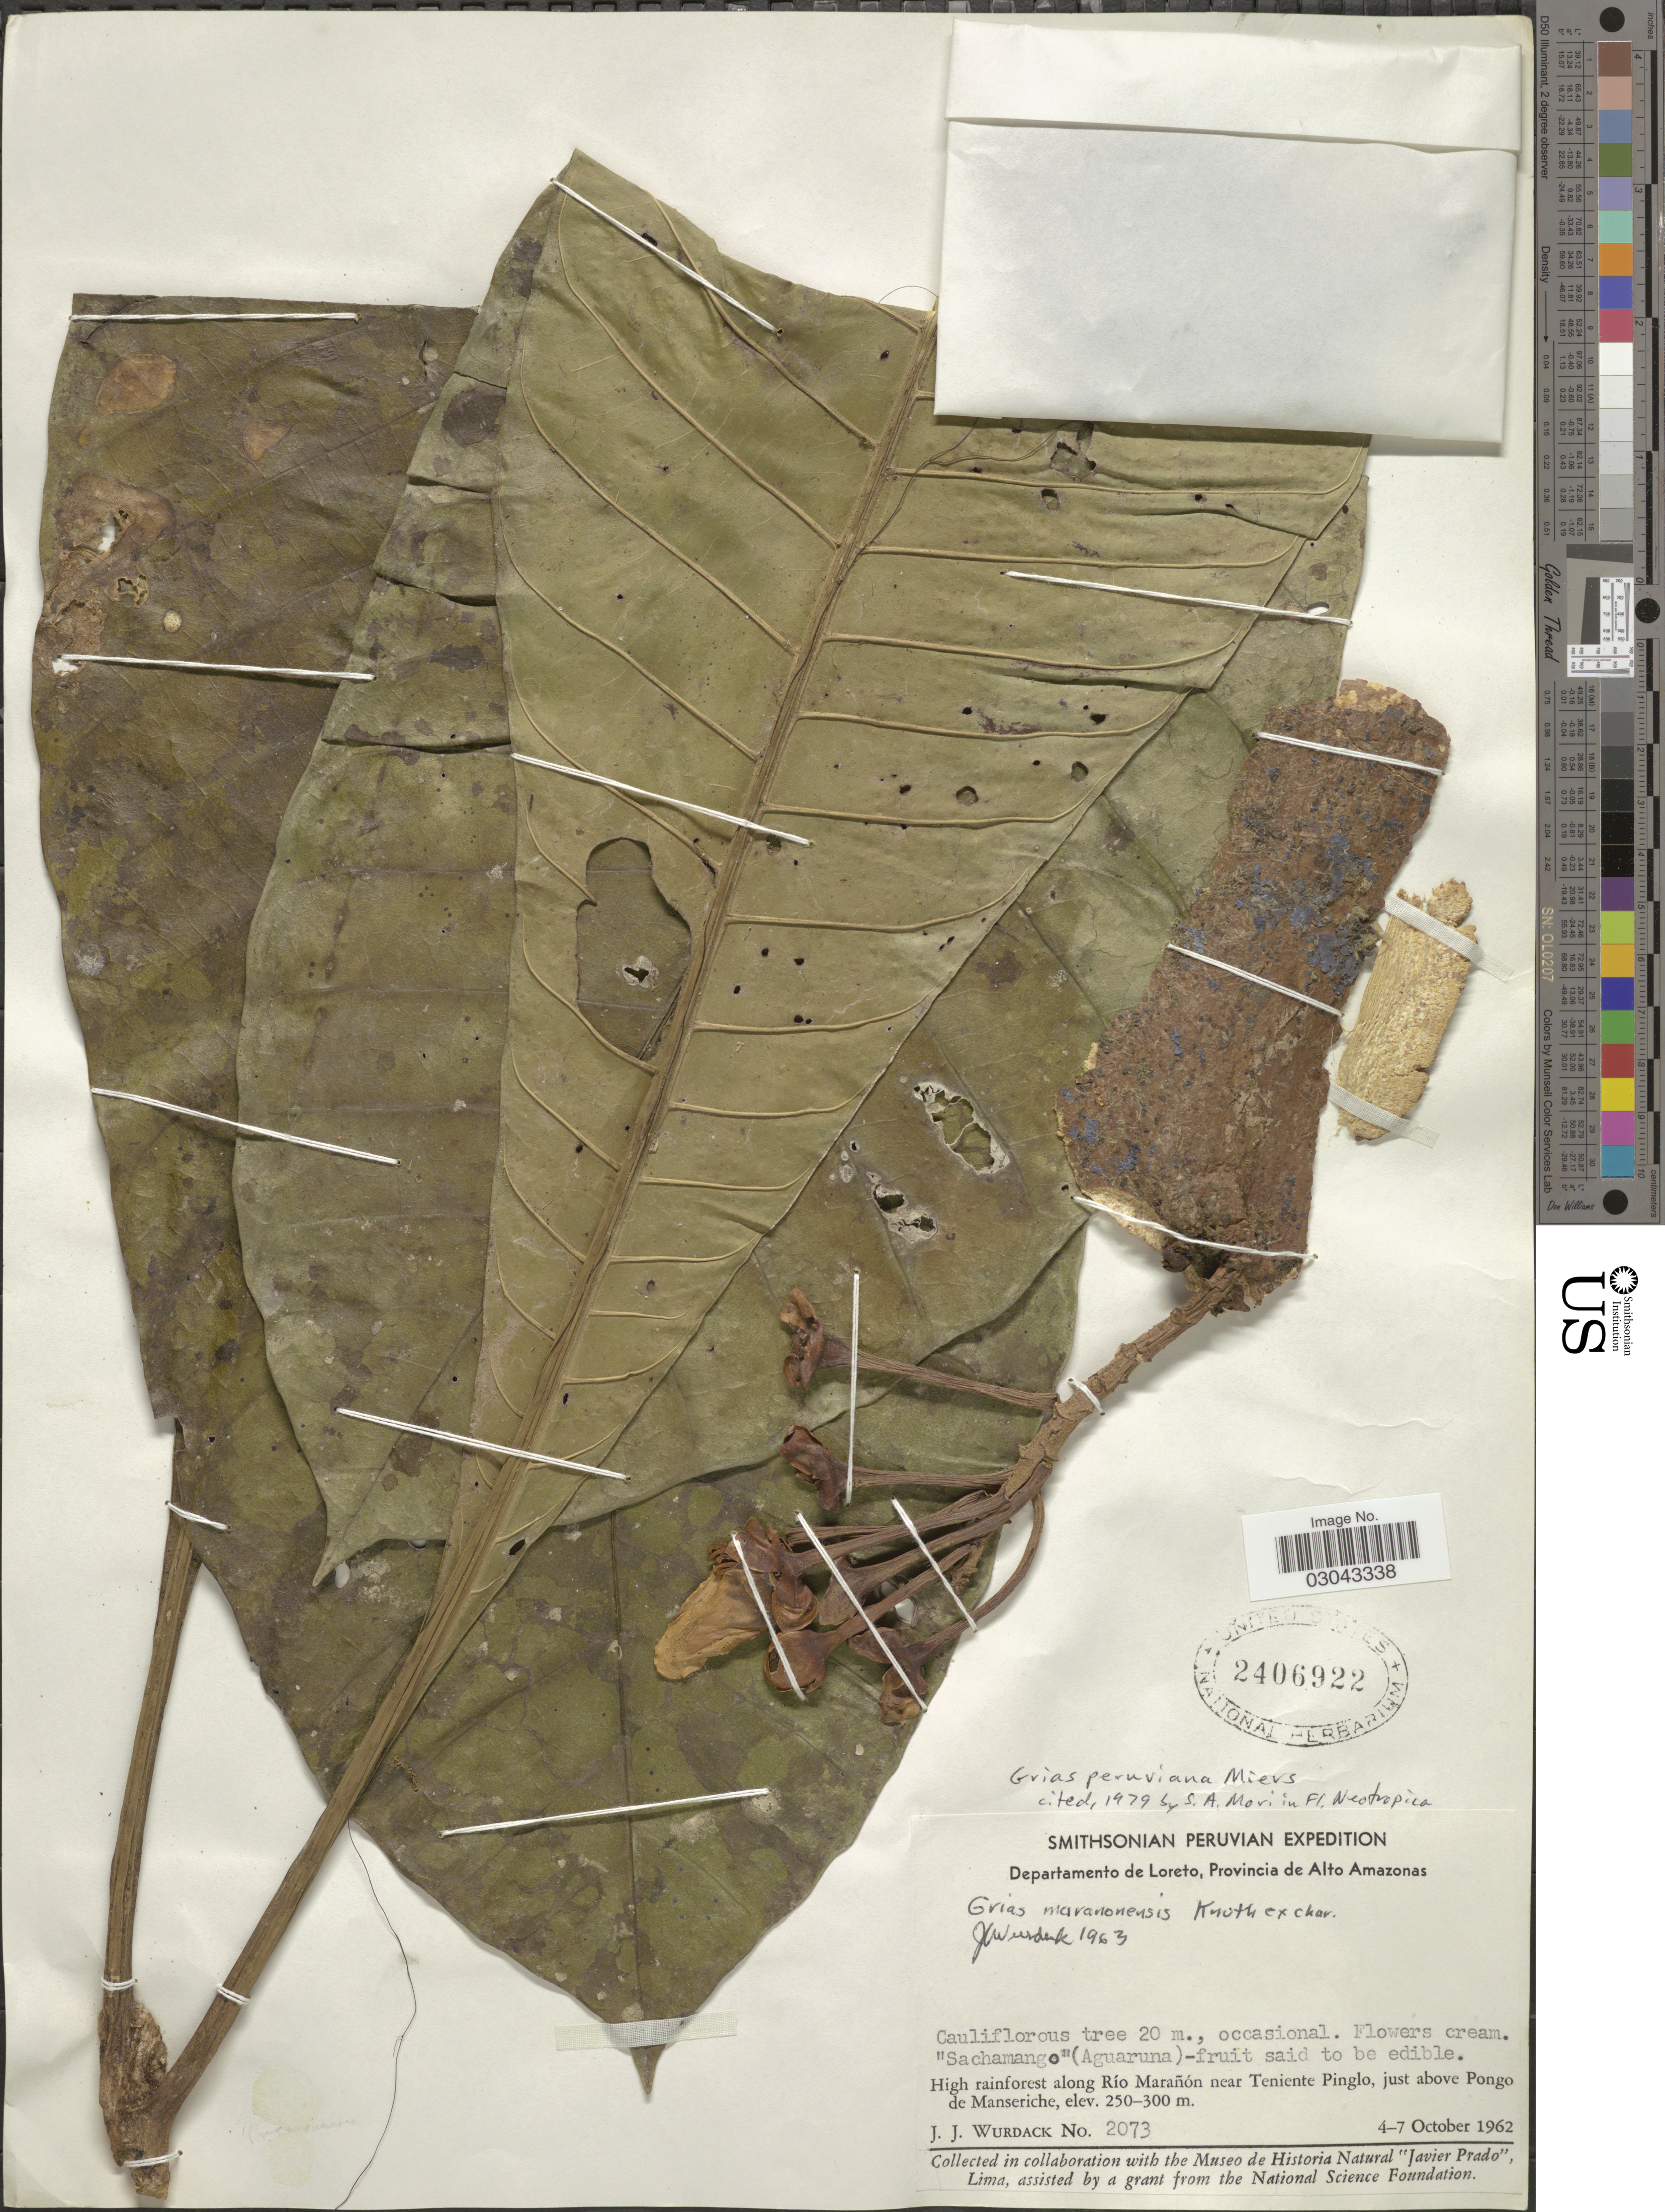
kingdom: Plantae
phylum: Tracheophyta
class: Magnoliopsida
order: Ericales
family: Lecythidaceae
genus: Grias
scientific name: Grias peruviana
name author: Miers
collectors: J. J. Wurdack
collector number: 2073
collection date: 1962-10-04/1962-10-07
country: Peru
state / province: Loreto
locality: Departamento de Loreto, Provincia de Alto Amazonas, High rainforest along Río Marañón near Teniente Pinglo, just above Pongo de Manseriche.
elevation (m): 250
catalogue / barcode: US 2406922